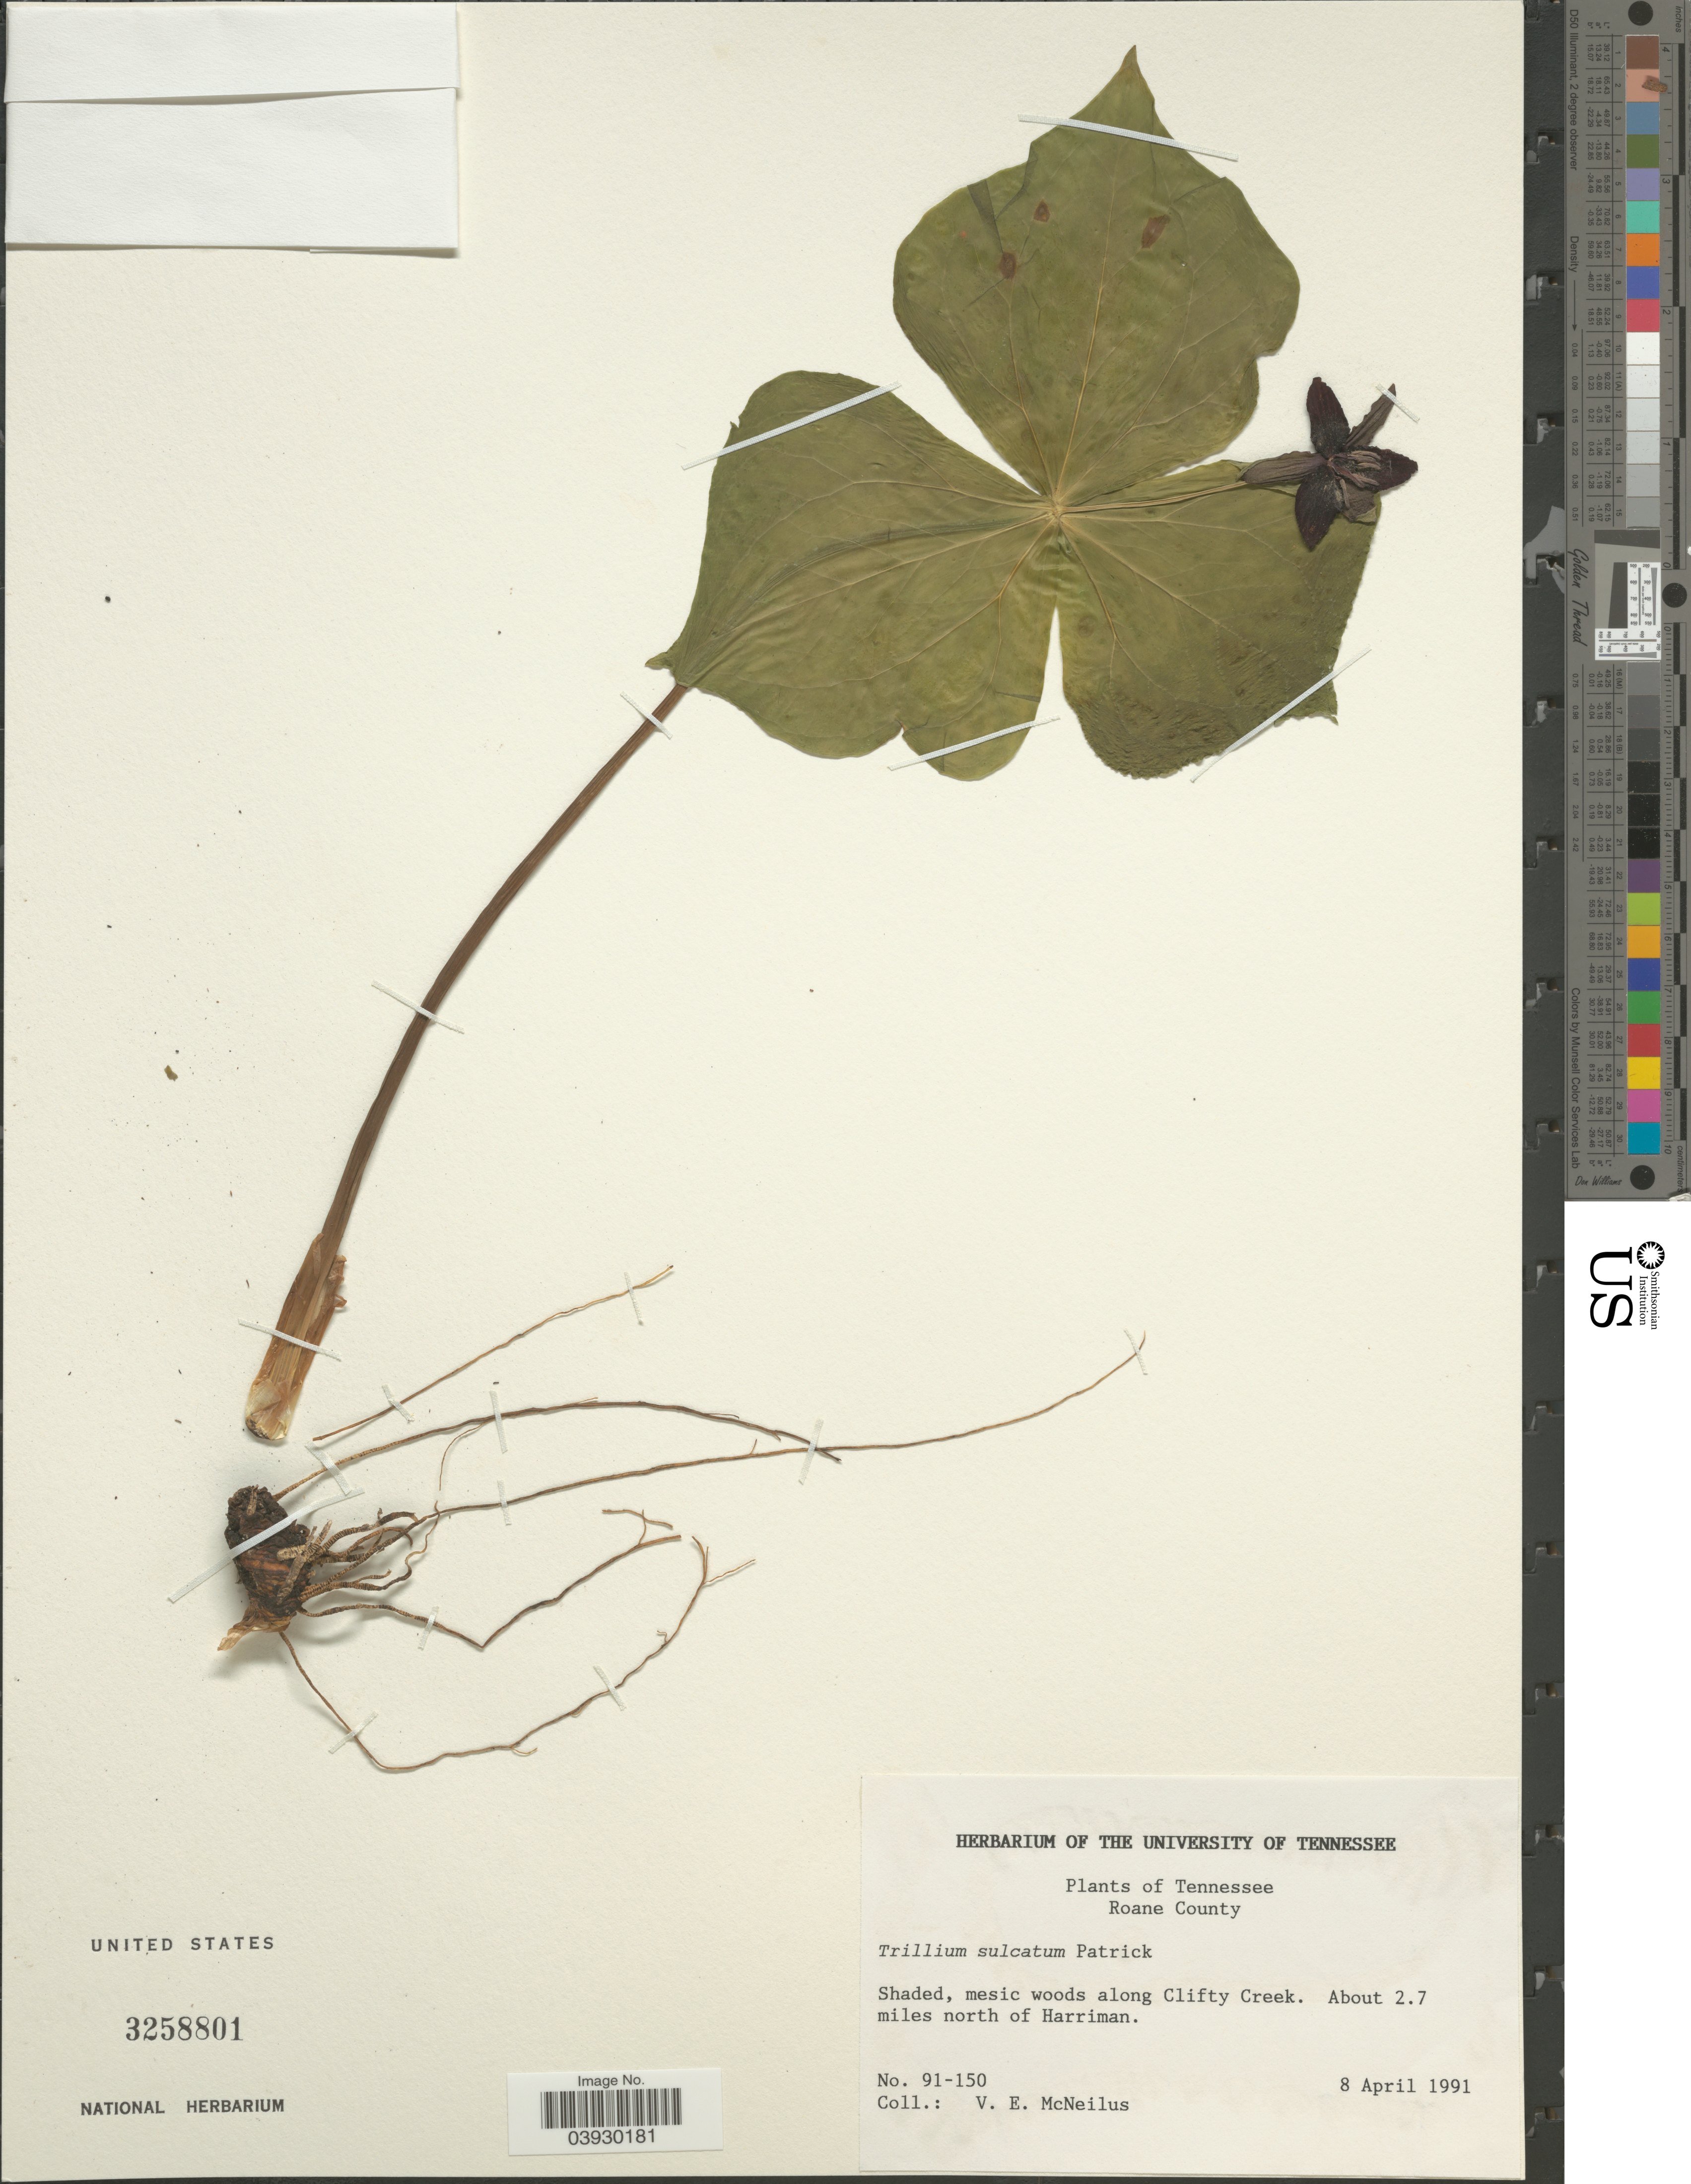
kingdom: Plantae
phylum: Tracheophyta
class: Liliopsida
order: Liliales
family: Melanthiaceae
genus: Trillium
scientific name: Trillium sulcatum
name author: T.S. Patrick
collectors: V. Mcneilus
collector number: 91-150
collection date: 1991-04-08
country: United States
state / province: Tennessee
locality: Roane County. Shaded, mesic woods along Clifty Creek. About 2.7 miles north of Harriman.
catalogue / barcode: US 3258801